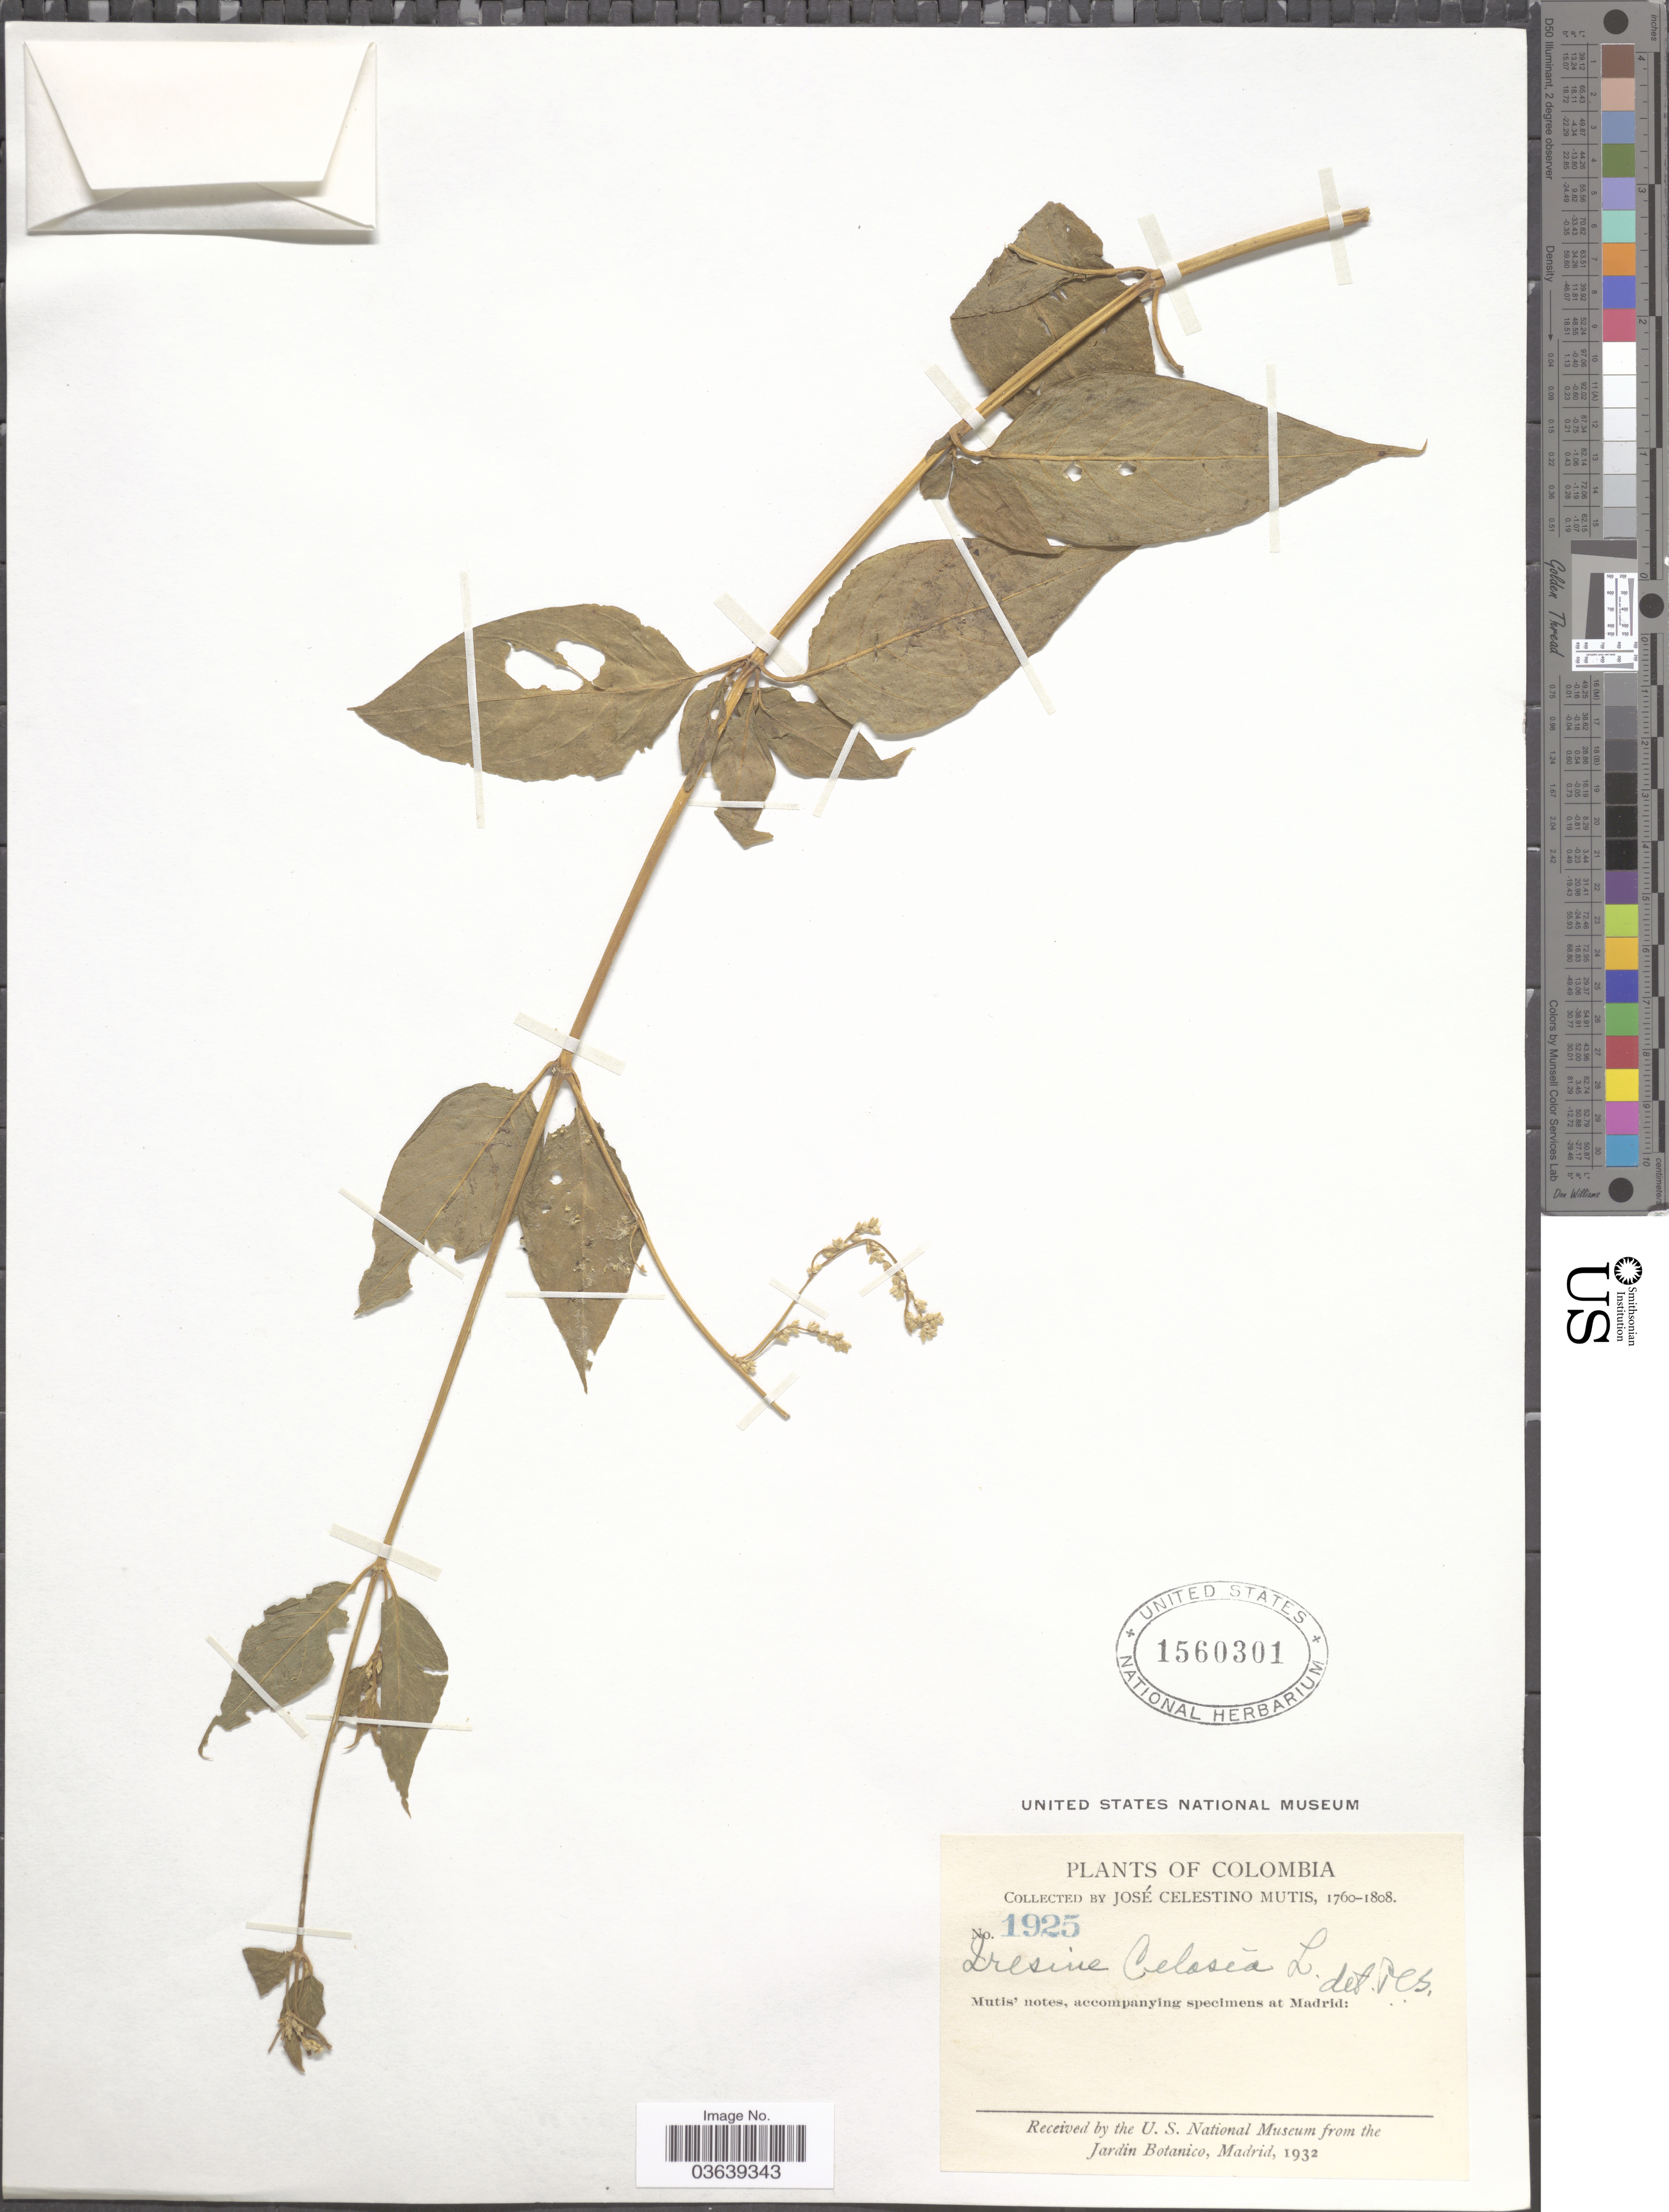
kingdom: Plantae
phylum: Tracheophyta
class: Magnoliopsida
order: Caryophyllales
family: Amaranthaceae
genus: Iresine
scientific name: Iresine celosia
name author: L.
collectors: J. C. B. Mutis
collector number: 1925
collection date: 1760/1808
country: Colombia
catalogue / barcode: US 1560301